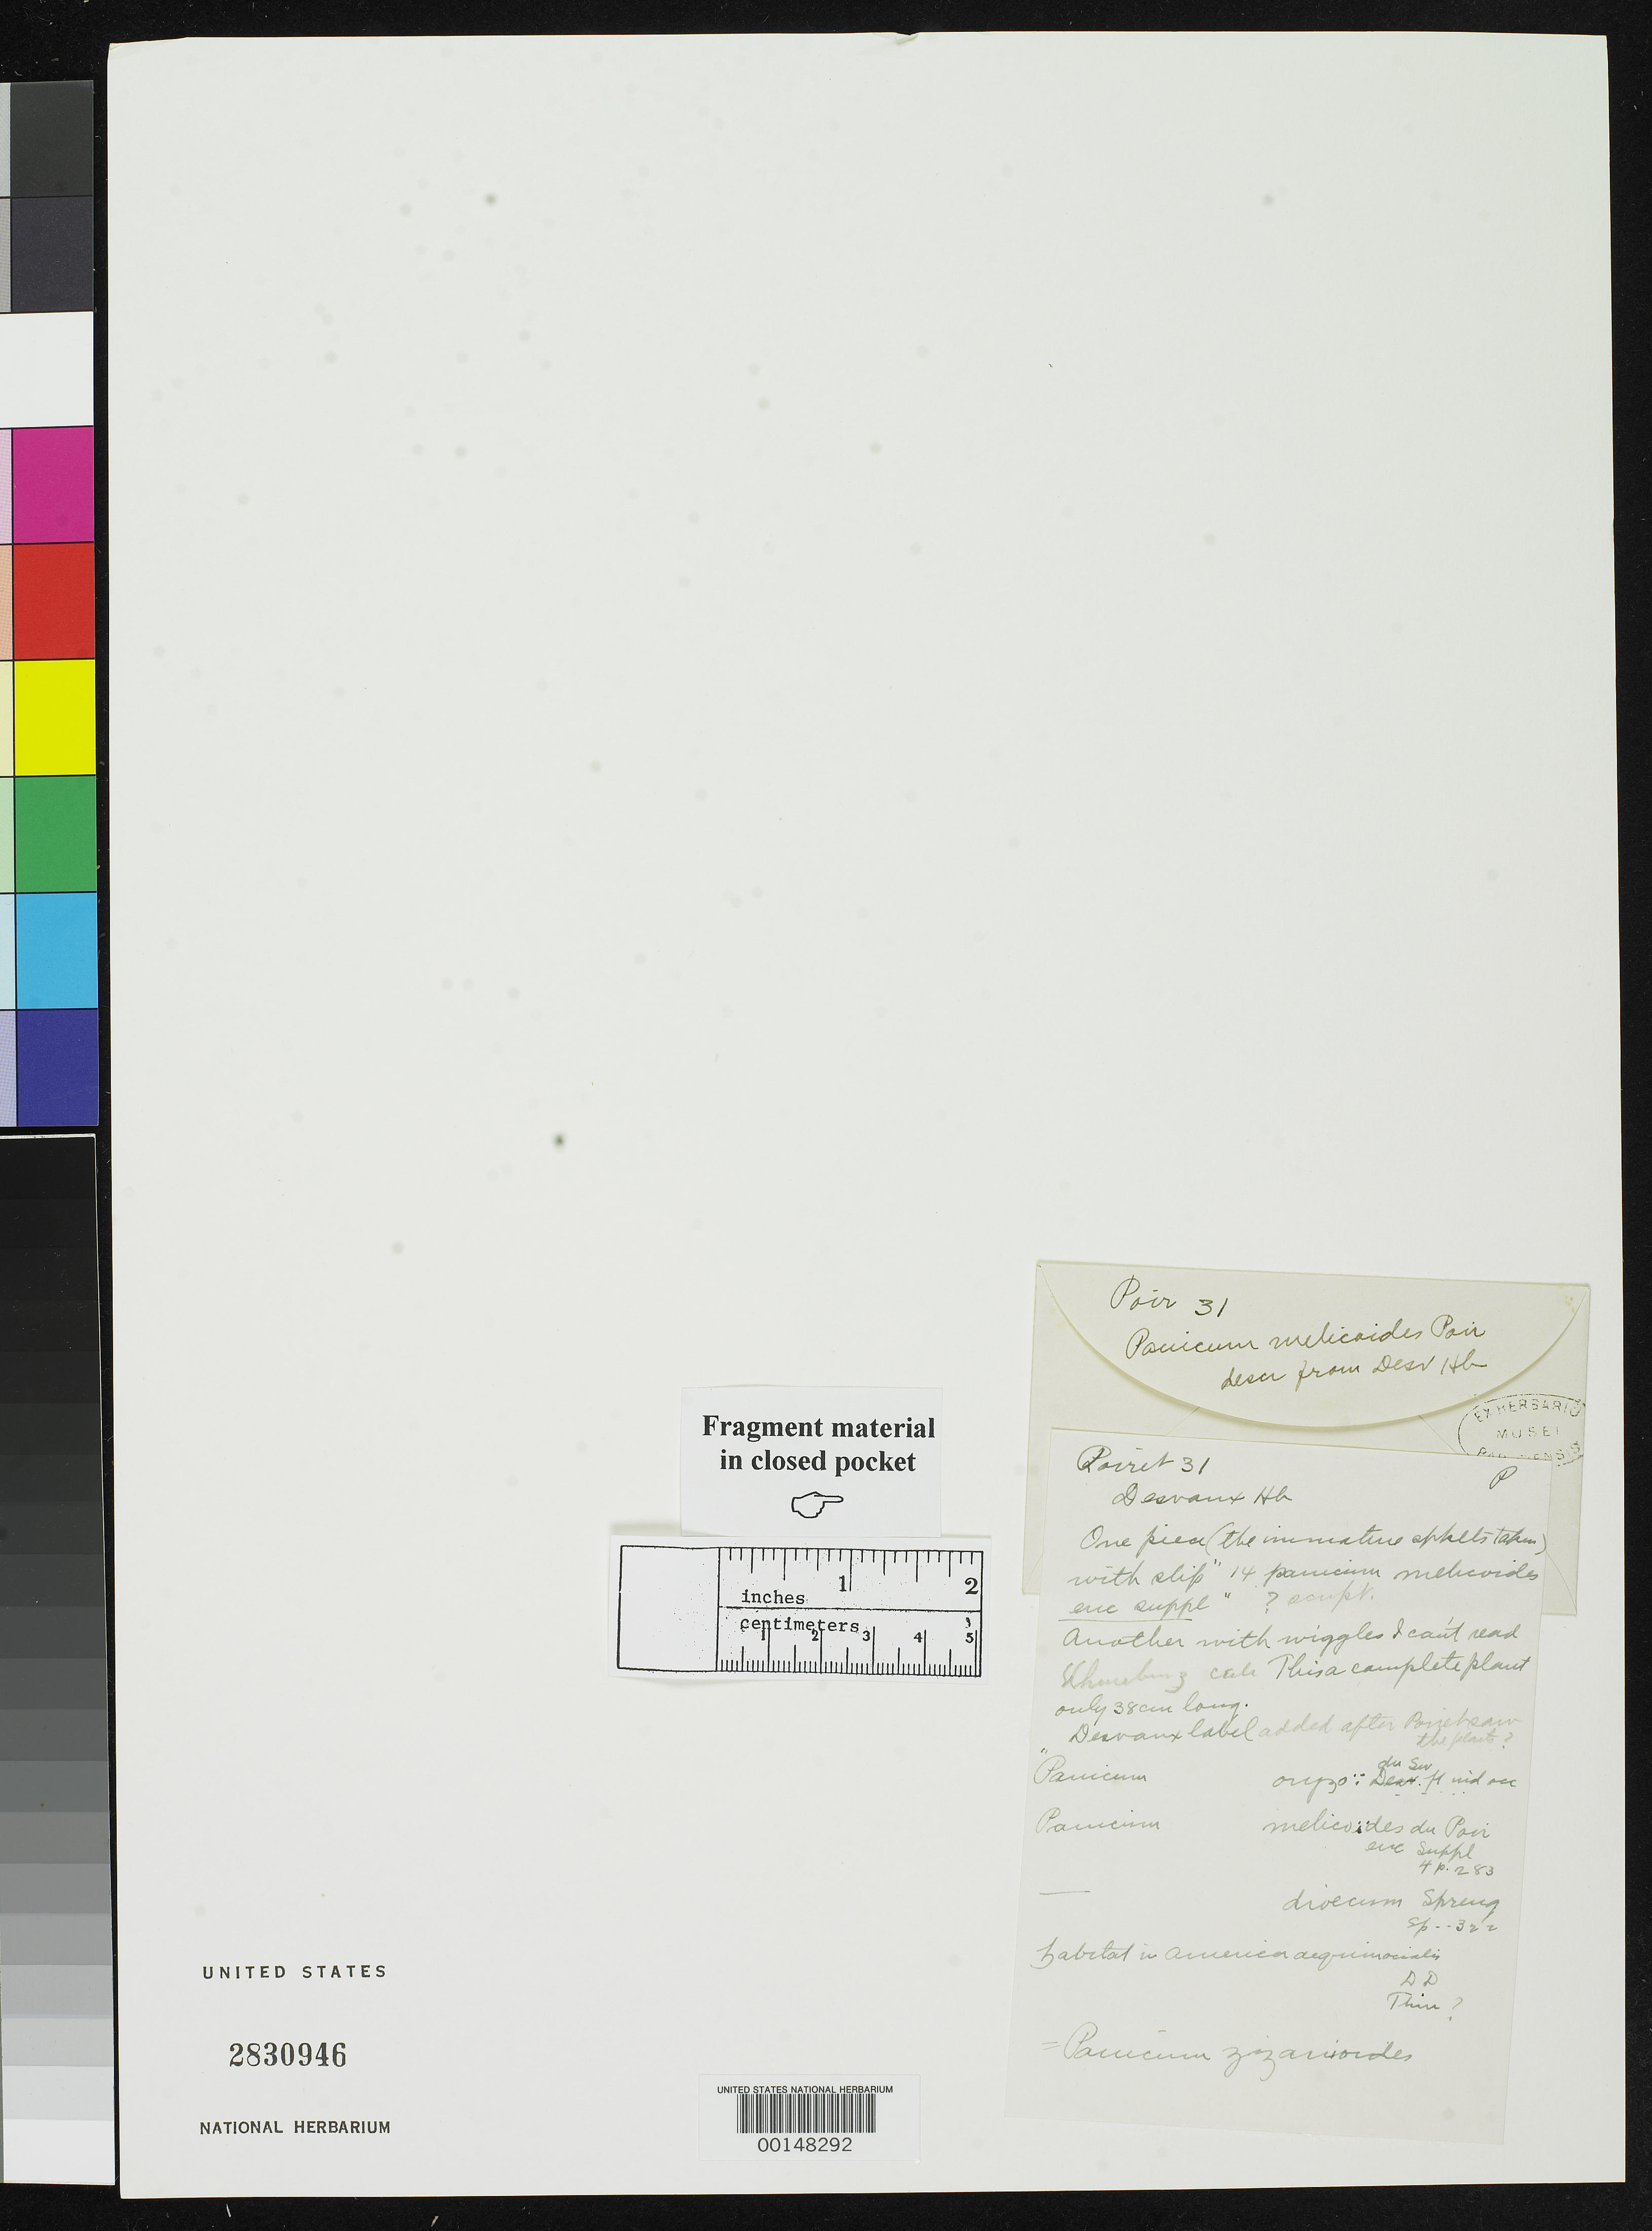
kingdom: Plantae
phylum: Tracheophyta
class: Liliopsida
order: Poales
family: Poaceae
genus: Panicum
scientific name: Panicum melicoides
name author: Poir. in Lam.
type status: Type Fragment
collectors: ex herb. Desvaux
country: United States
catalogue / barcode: US 2830946